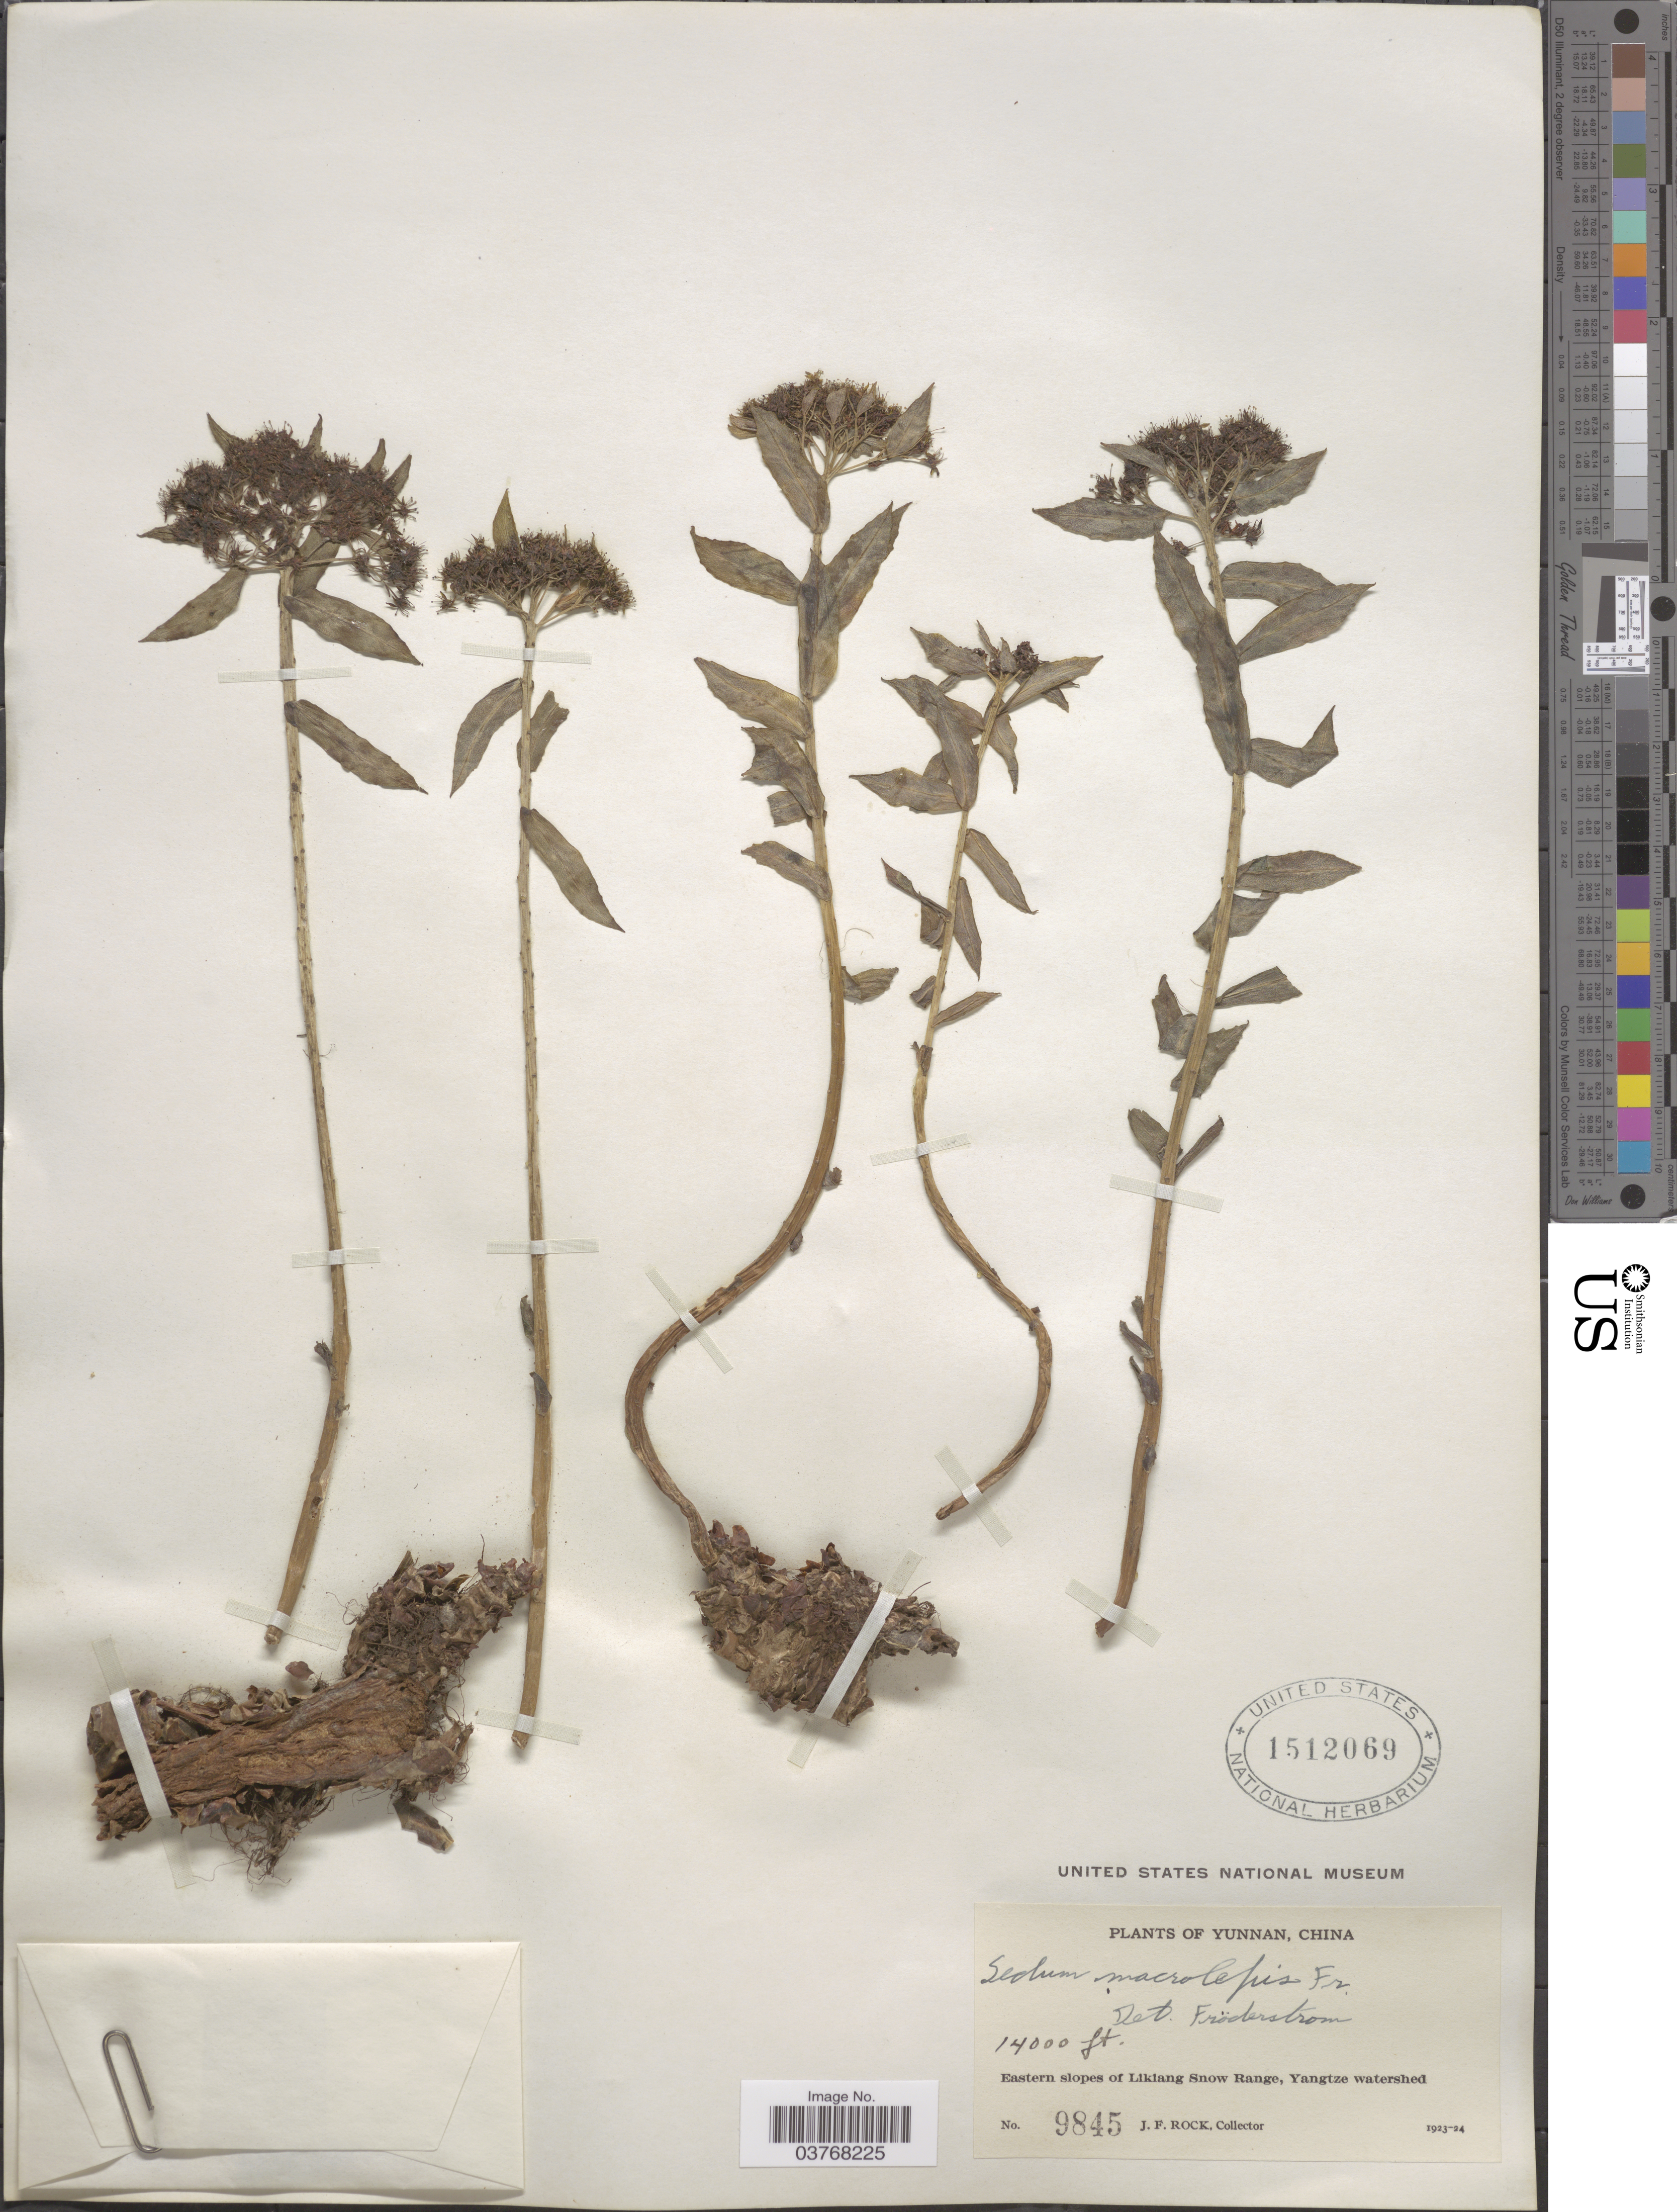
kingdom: Plantae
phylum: Tracheophyta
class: Magnoliopsida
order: Saxifragales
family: Crassulaceae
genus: Rhodiola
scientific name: Rhodiola kirilowii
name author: (Regel) Maxim.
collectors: J. Rock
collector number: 9845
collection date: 1923/1924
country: China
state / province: Yunnan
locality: Eastern slopes of Likiang Snow Range, Yangtze watershed.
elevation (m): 4267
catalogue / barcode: US 1512069